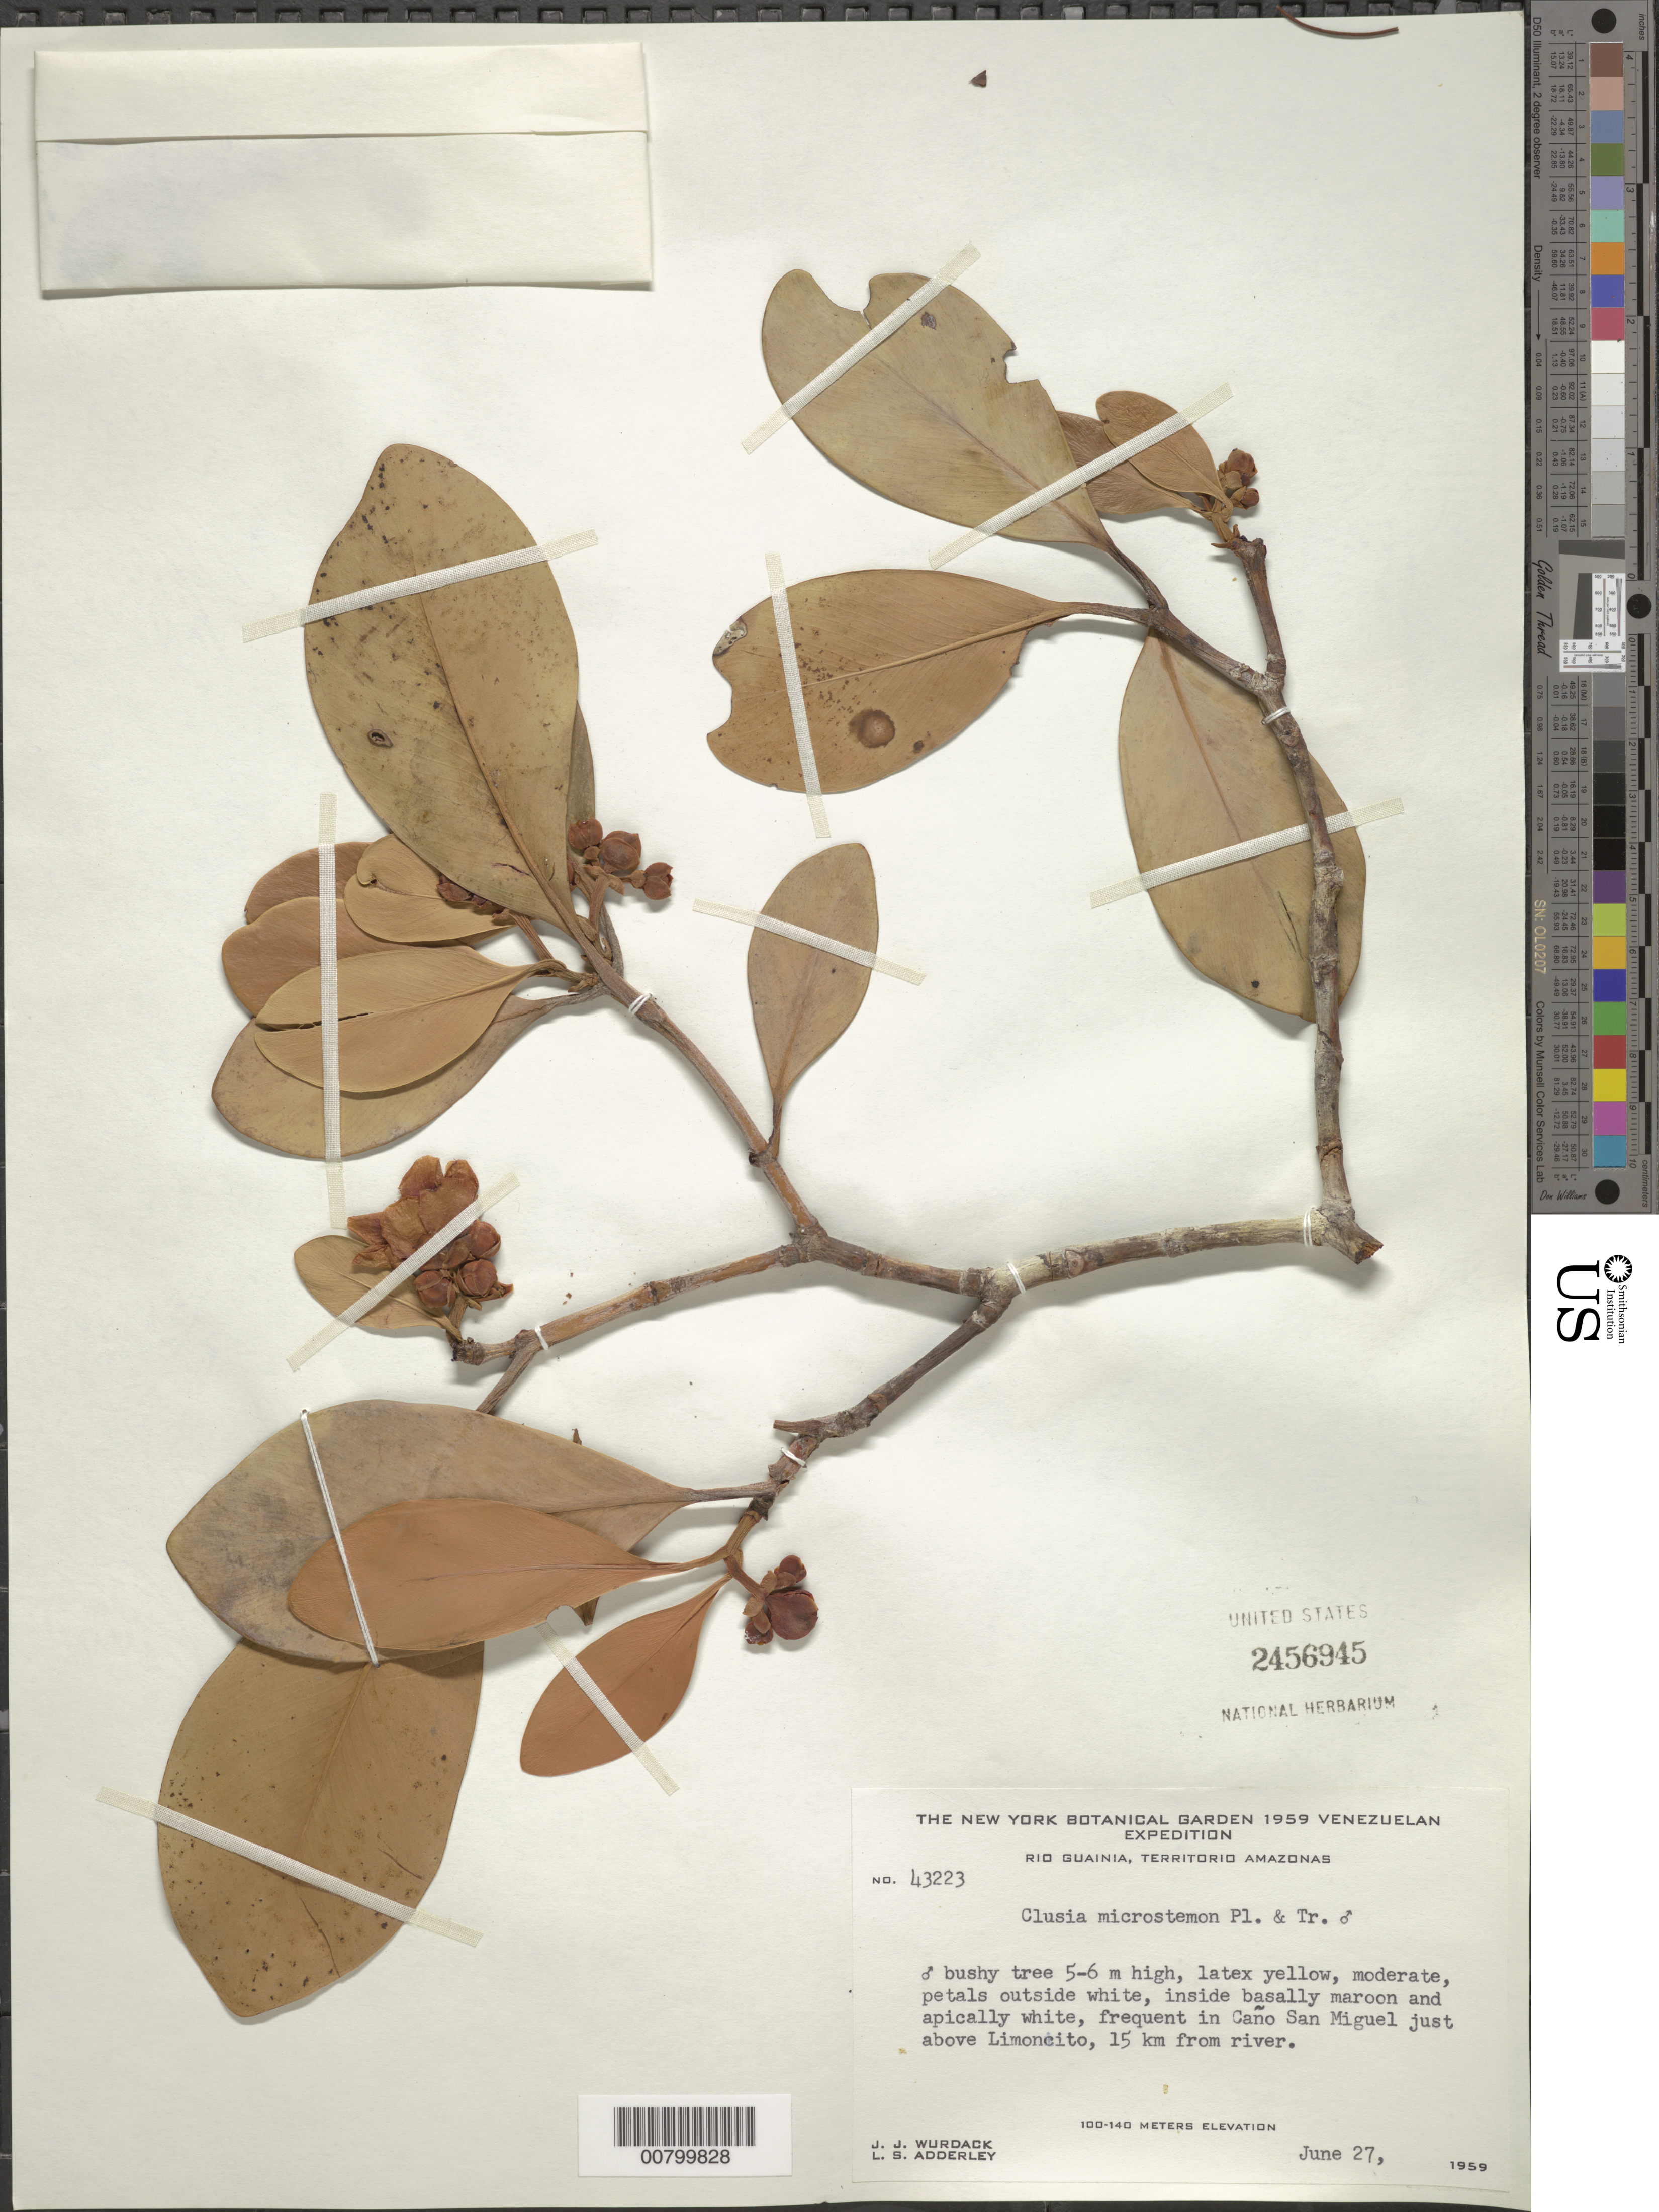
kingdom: Plantae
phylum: Tracheophyta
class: Magnoliopsida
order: Malpighiales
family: Clusiaceae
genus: Clusia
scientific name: Clusia microstemon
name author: Planch. & Triana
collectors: J. J. Wurdack & L. S. Adderley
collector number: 43223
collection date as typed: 27-Jun-59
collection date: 1959-06-27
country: Venezuela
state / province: Amazonas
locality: Caño San Miguel, just above Limoncito (15 km from Río Guainia)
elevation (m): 100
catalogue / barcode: US 2456945